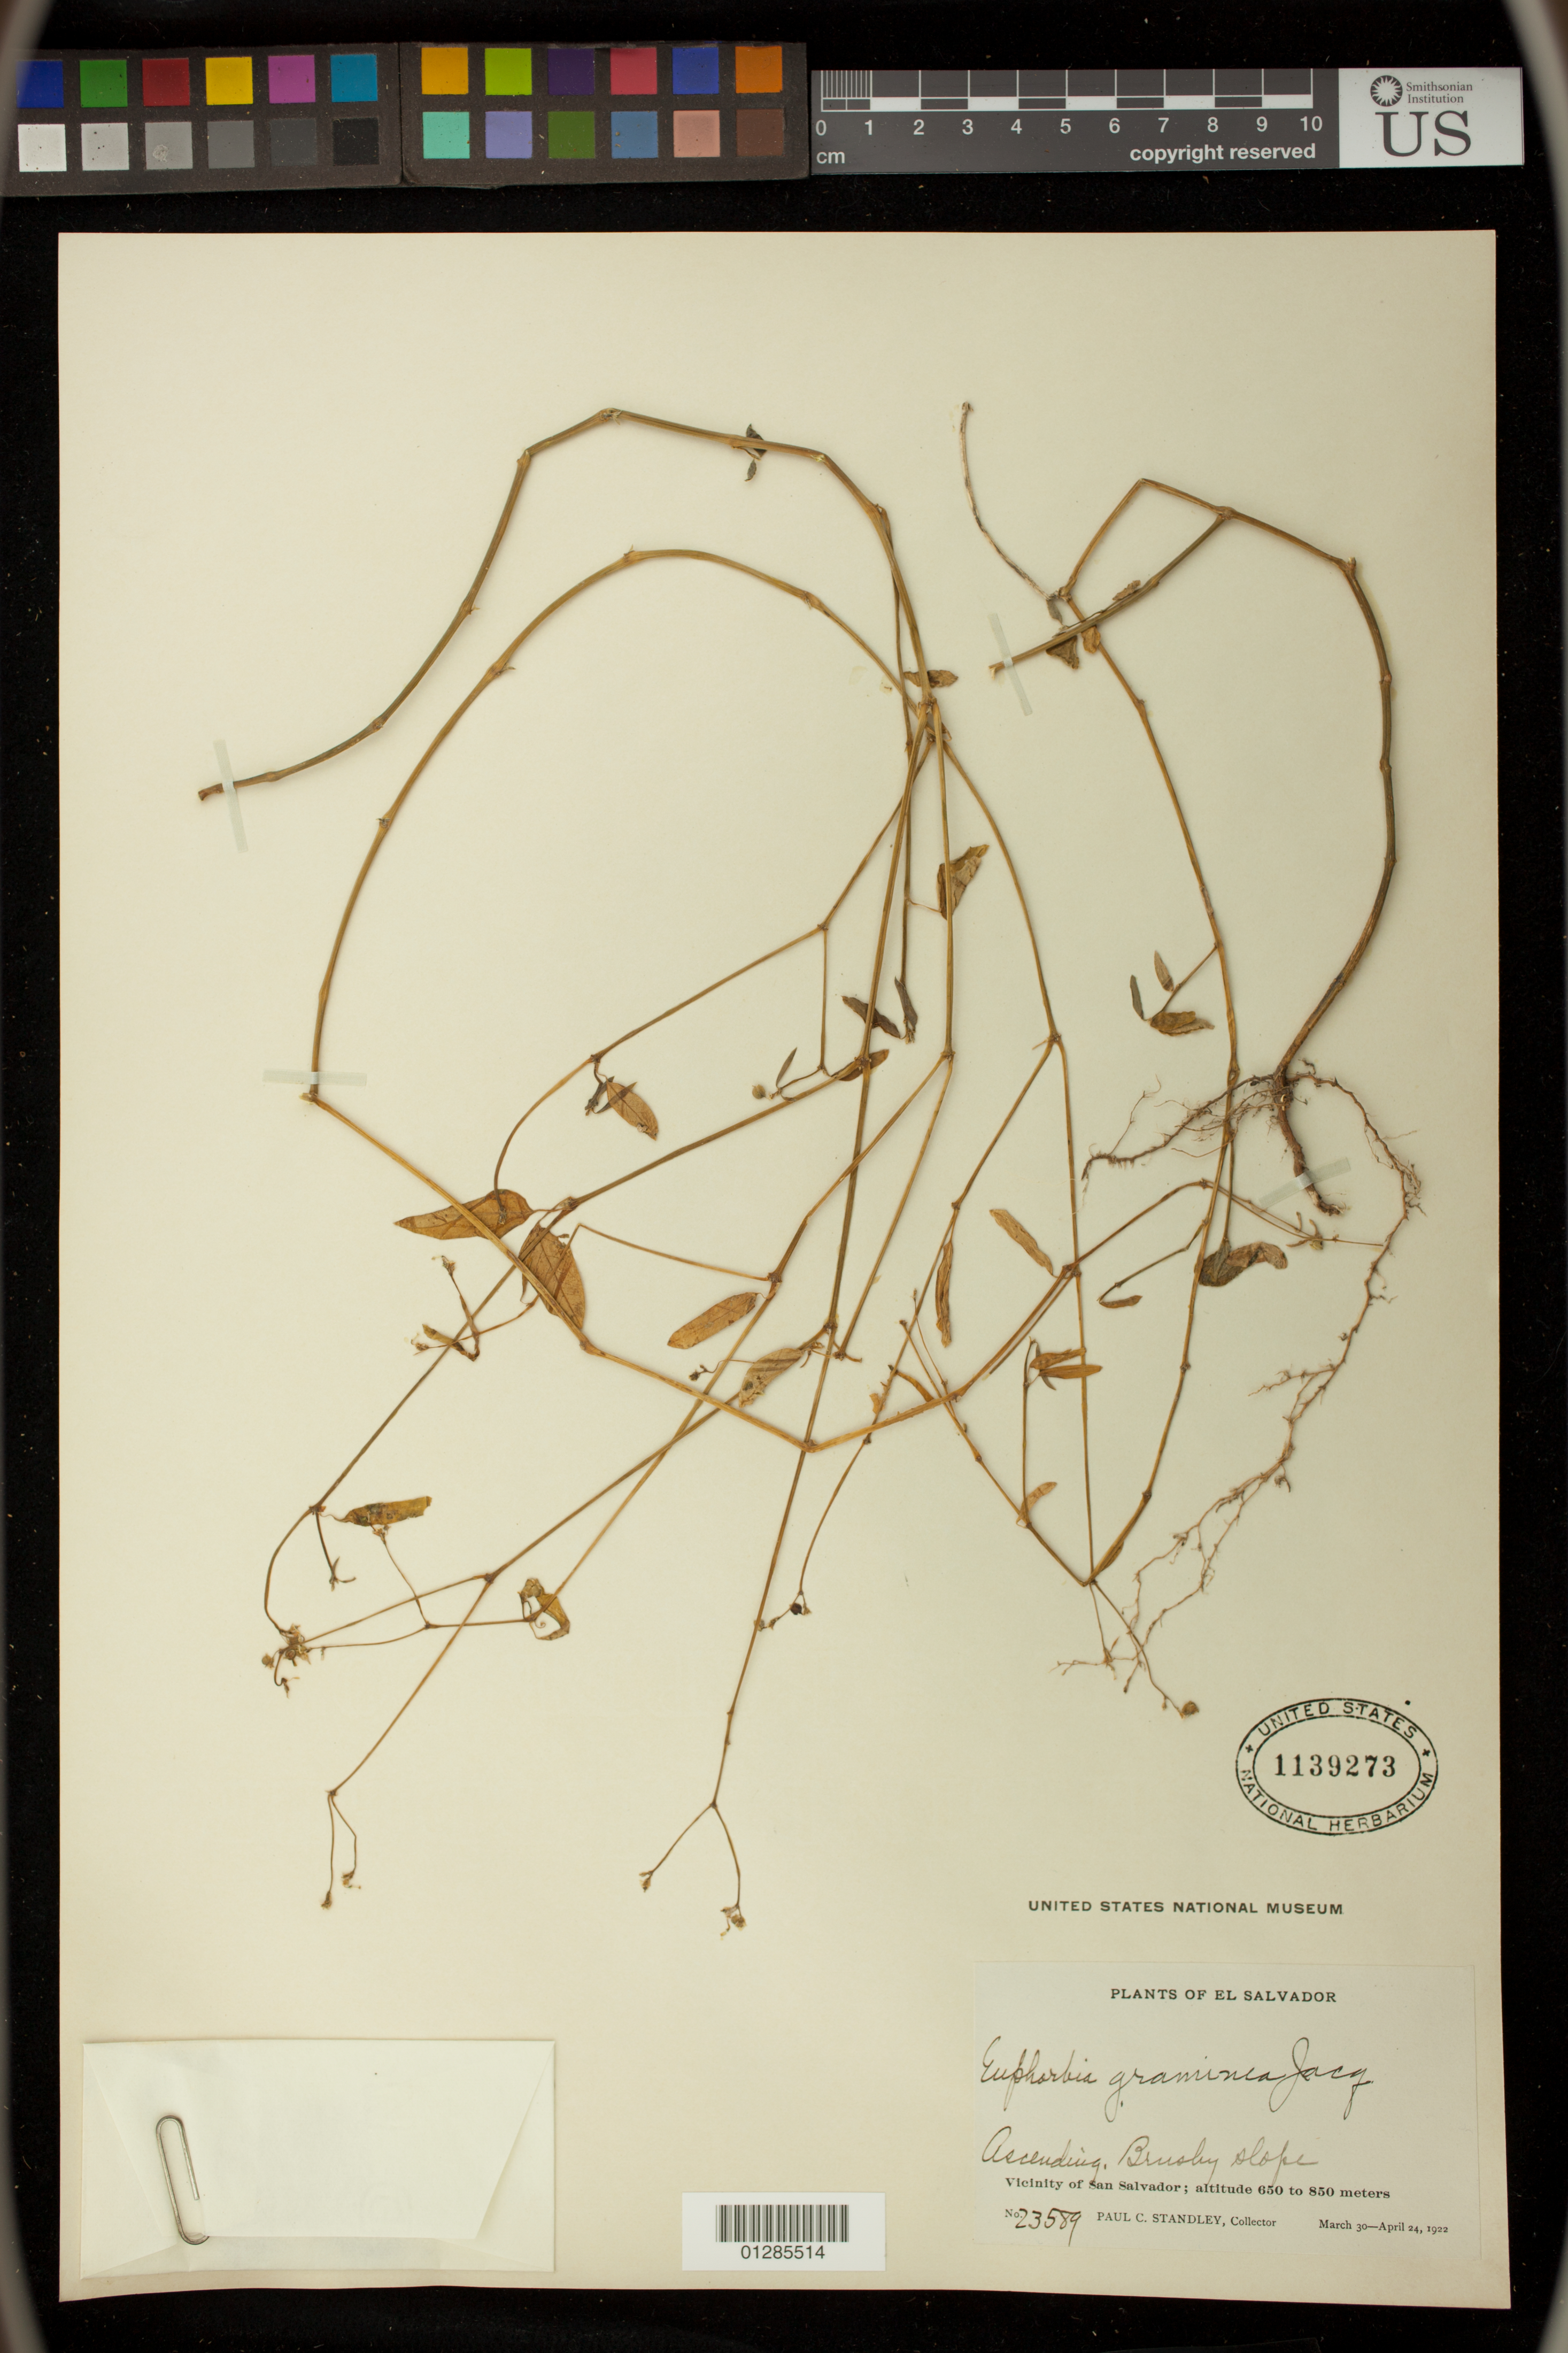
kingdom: Plantae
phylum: Tracheophyta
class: Magnoliopsida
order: Malpighiales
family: Euphorbiaceae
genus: Euphorbia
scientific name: Euphorbia graminea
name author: Jacq.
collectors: P. C. Standley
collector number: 23589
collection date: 1922-03-30/1922-04-24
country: El Salvador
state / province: San Salvador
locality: Vicinity of San Salvador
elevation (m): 650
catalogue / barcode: US 1139273